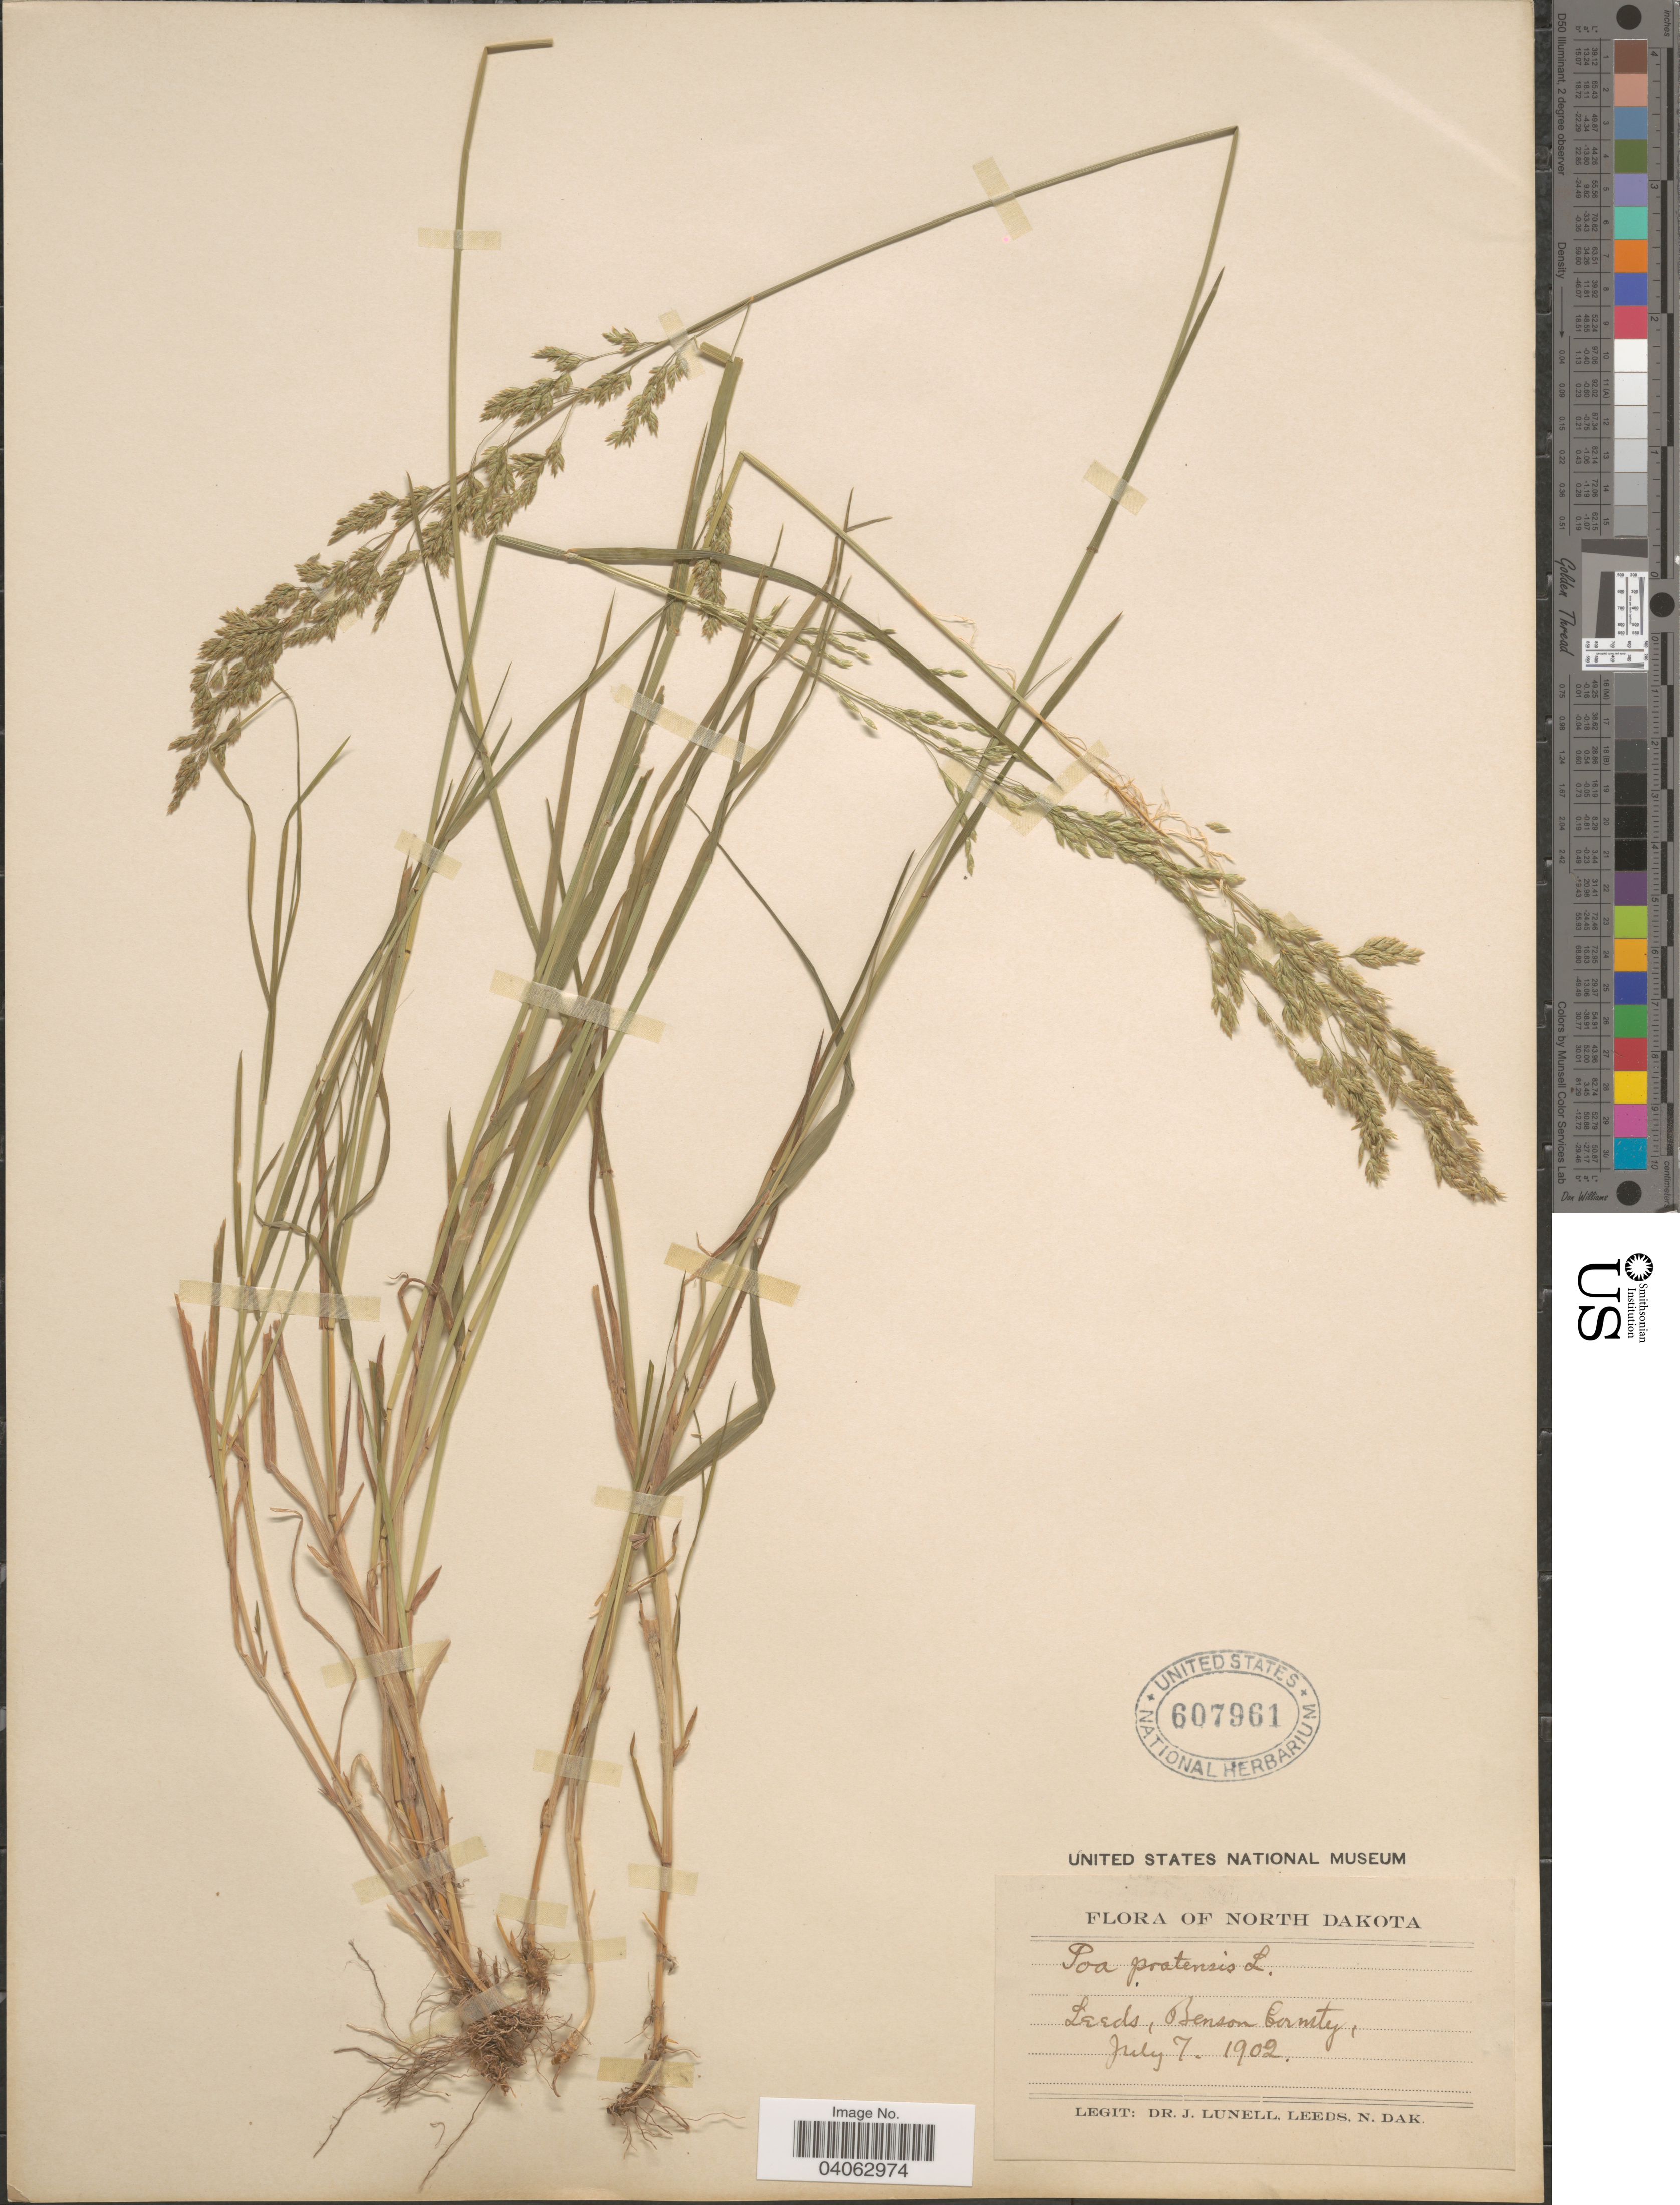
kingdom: Plantae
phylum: Tracheophyta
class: Liliopsida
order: Poales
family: Poaceae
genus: Poa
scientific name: Poa pratensis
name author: L.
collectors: J. Lunell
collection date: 1902-07-07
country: United States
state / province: North Dakota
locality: Leeds, Benson County.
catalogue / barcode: US 607961